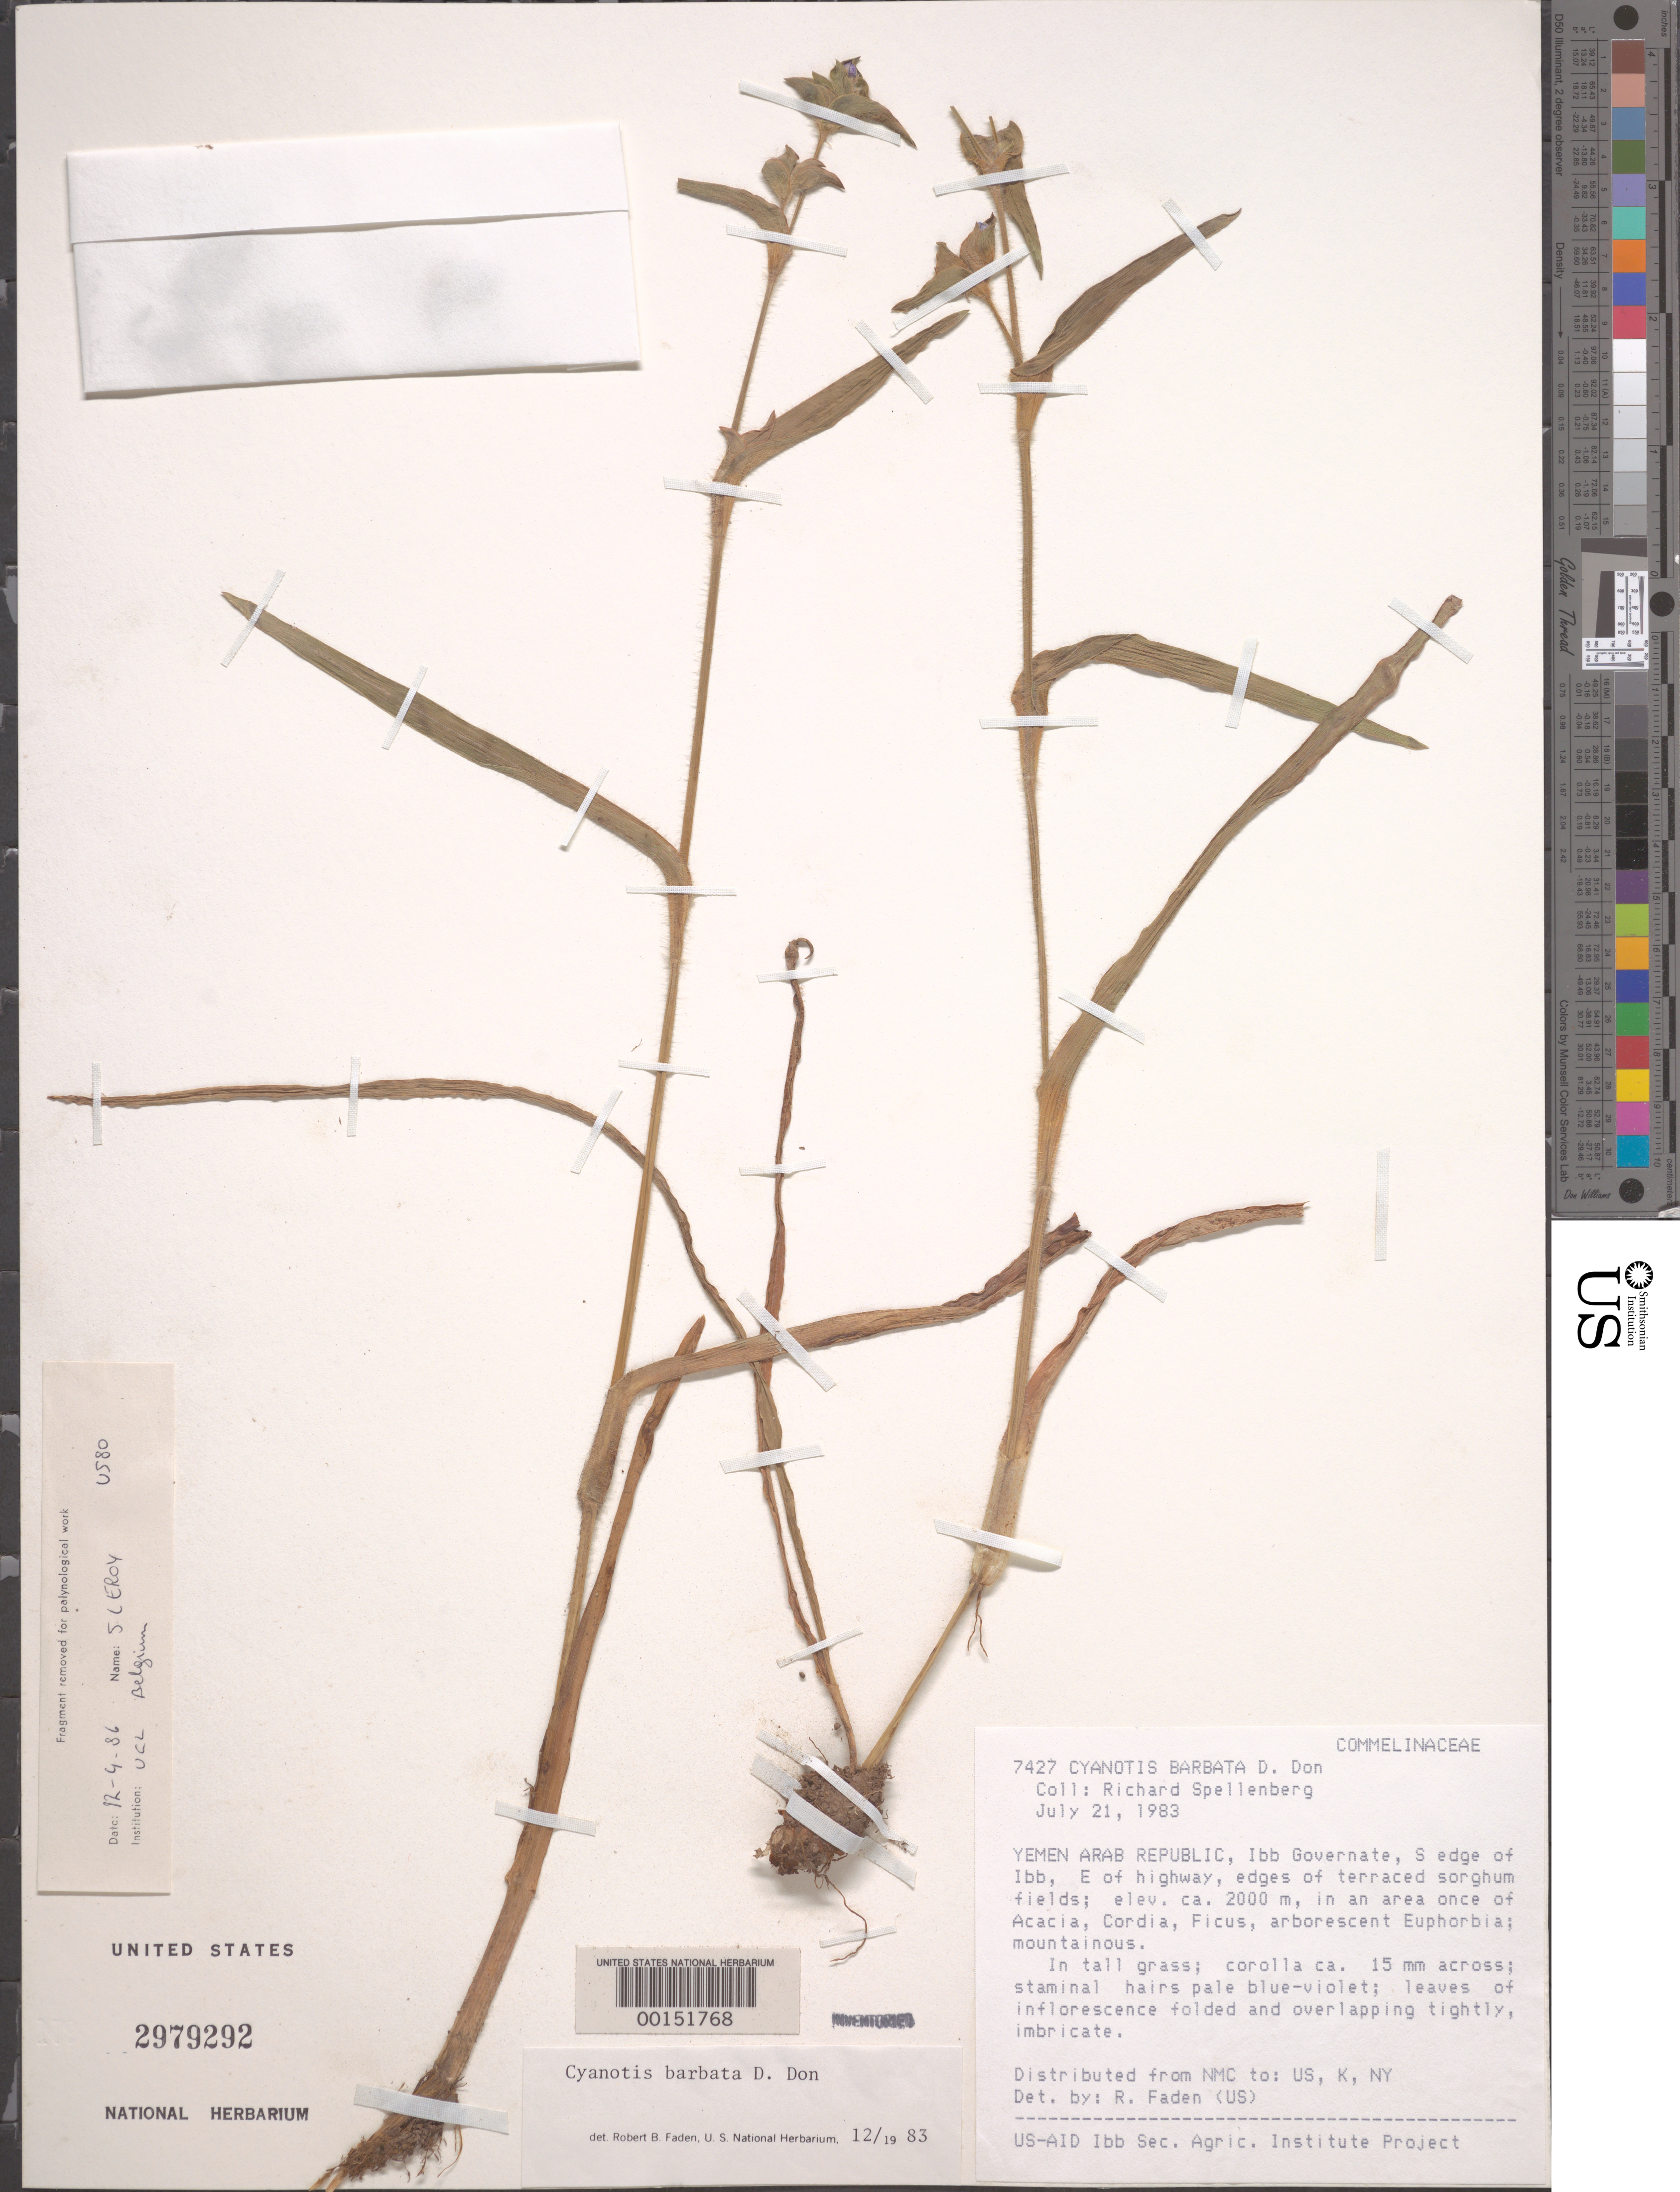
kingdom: Plantae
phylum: Tracheophyta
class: Liliopsida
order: Commelinales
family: Commelinaceae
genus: Cyanotis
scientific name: Cyanotis barbata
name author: D. Don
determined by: Faden, Robert B., (US), Smithsonian Institution - National Museum of Natural History (UNITED STATES)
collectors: R. W. Spellenberg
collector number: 7427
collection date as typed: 21 Jul 1983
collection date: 1983-07-21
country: Yemen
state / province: Ibb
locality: S edge of Ibb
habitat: Tall grass in field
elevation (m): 2000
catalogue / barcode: US 2979292